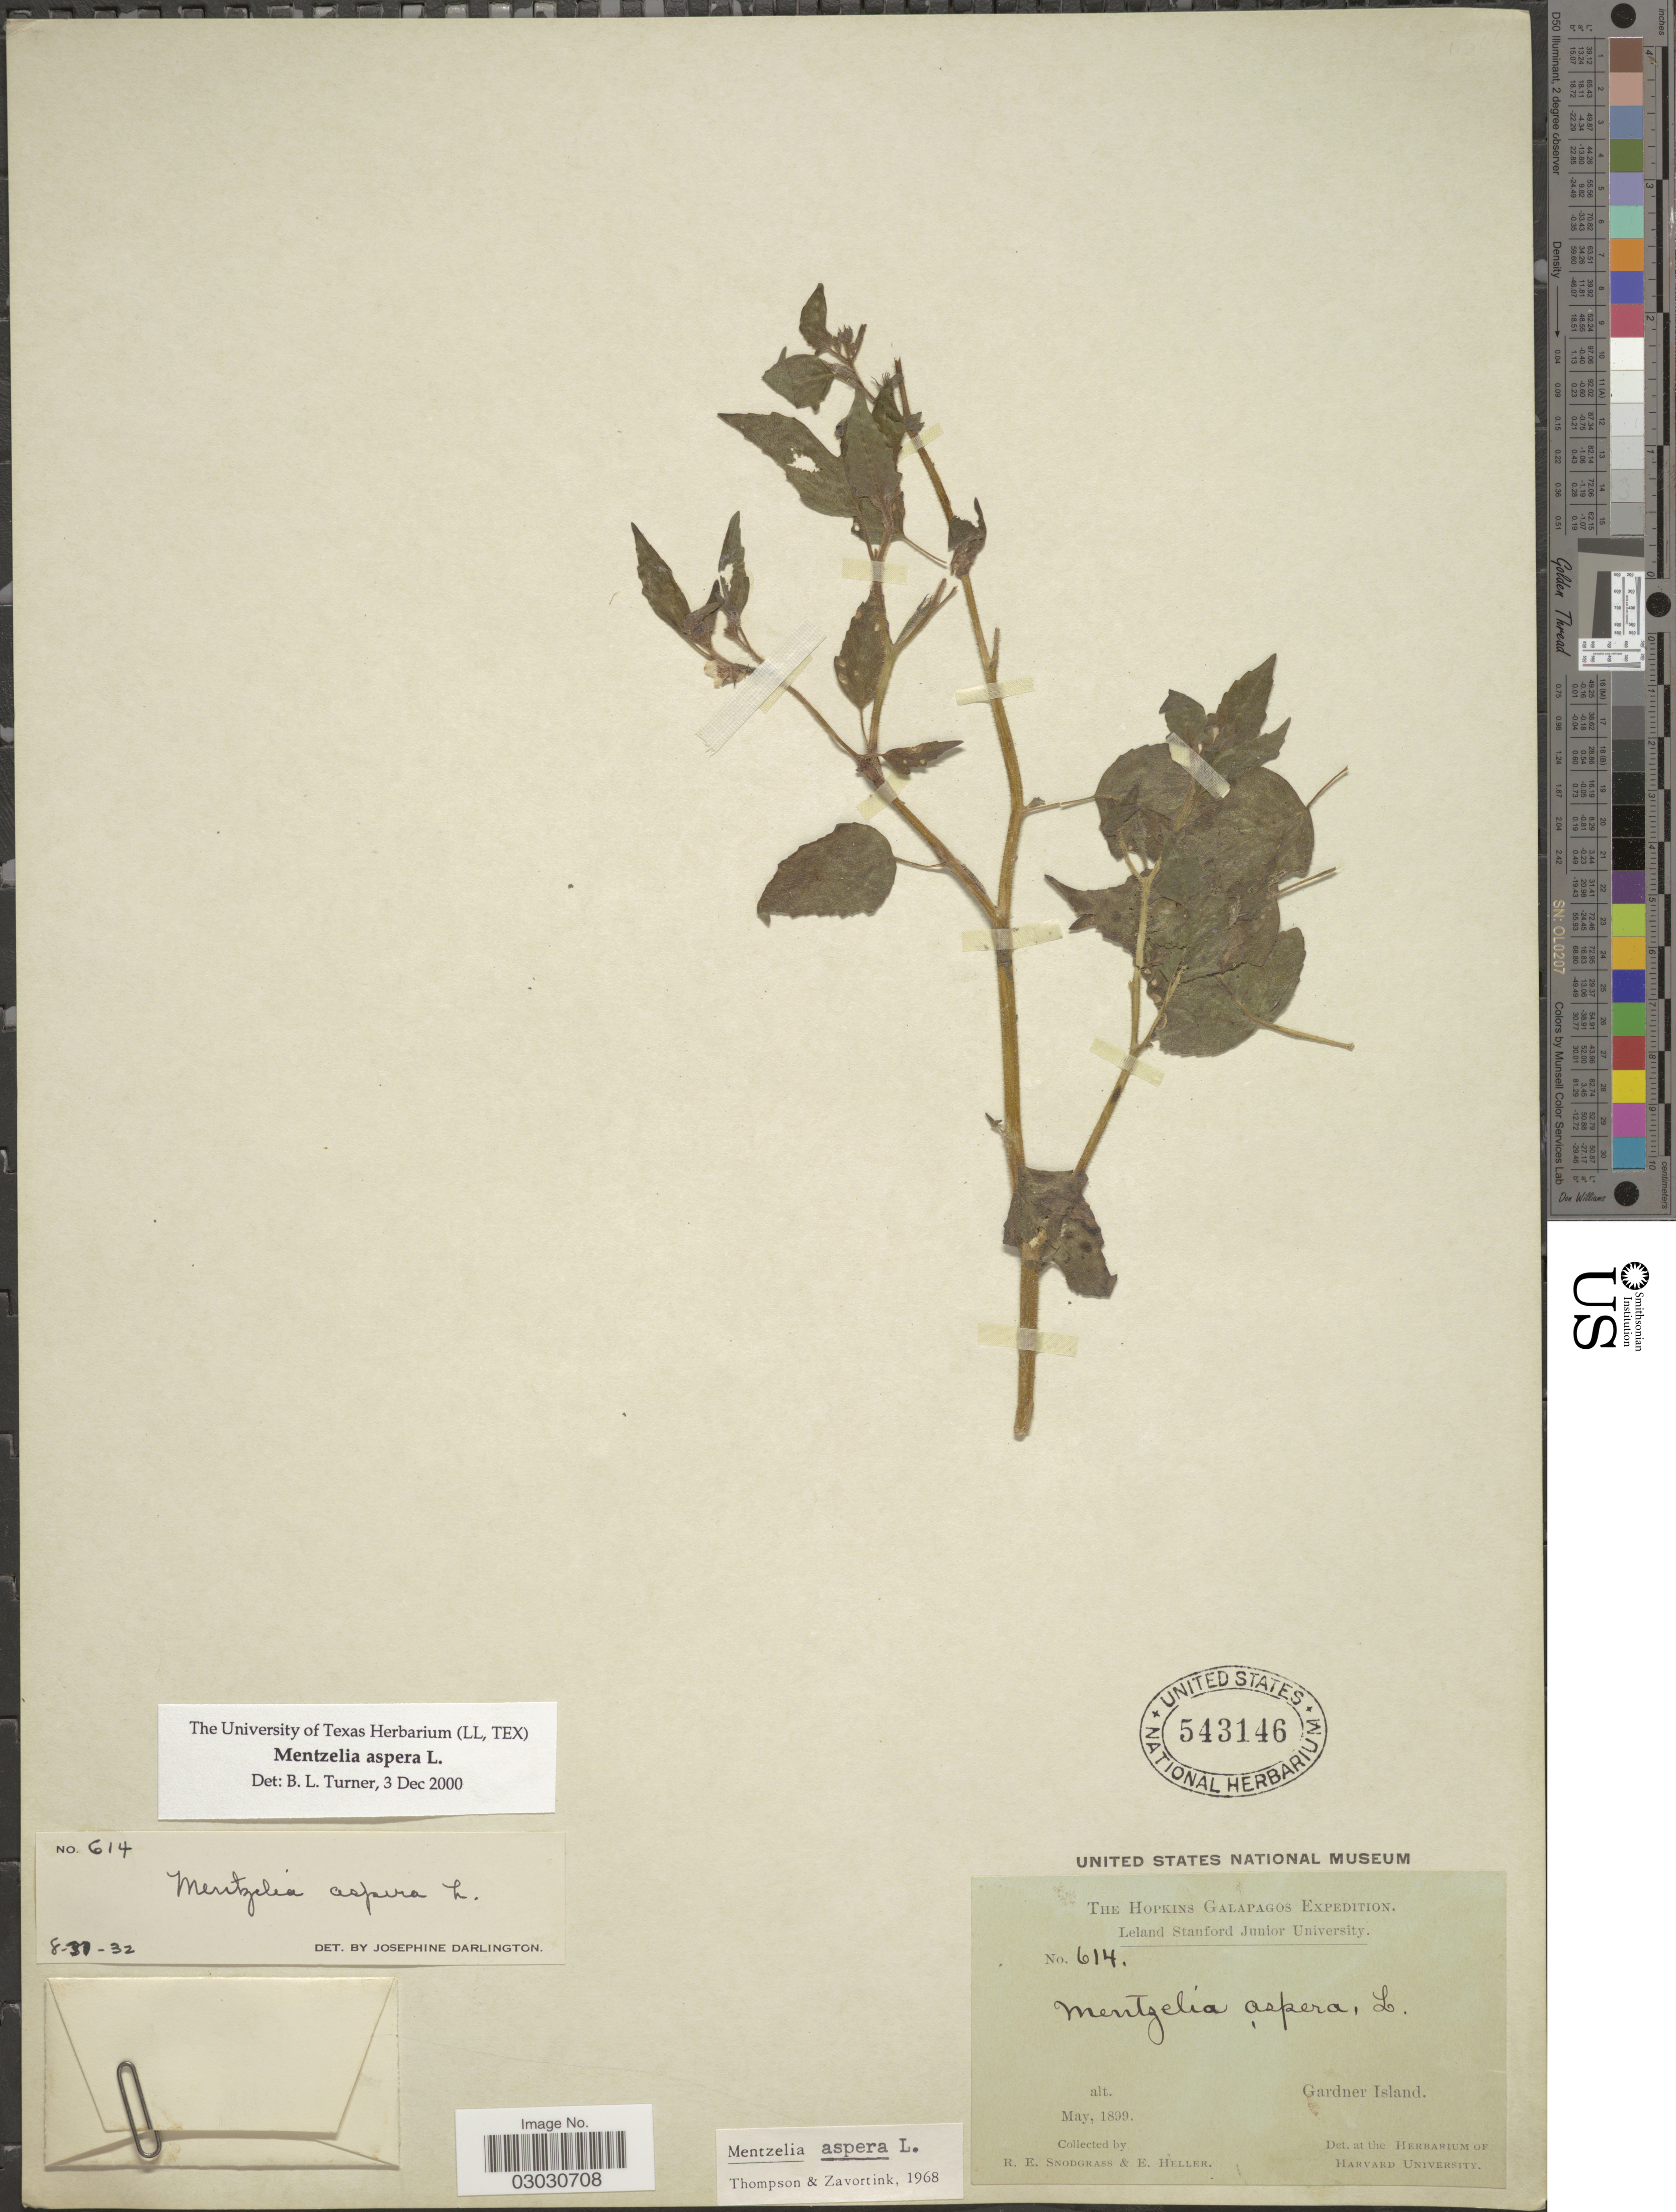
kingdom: Plantae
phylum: Tracheophyta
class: Magnoliopsida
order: Cornales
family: Loasaceae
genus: Mentzelia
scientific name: Mentzelia aspera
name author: L.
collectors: R. E. Snodgrass & E. Heller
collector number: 614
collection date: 1899-05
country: Ecuador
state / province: Colón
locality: Gardner Island.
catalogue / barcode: US 543146